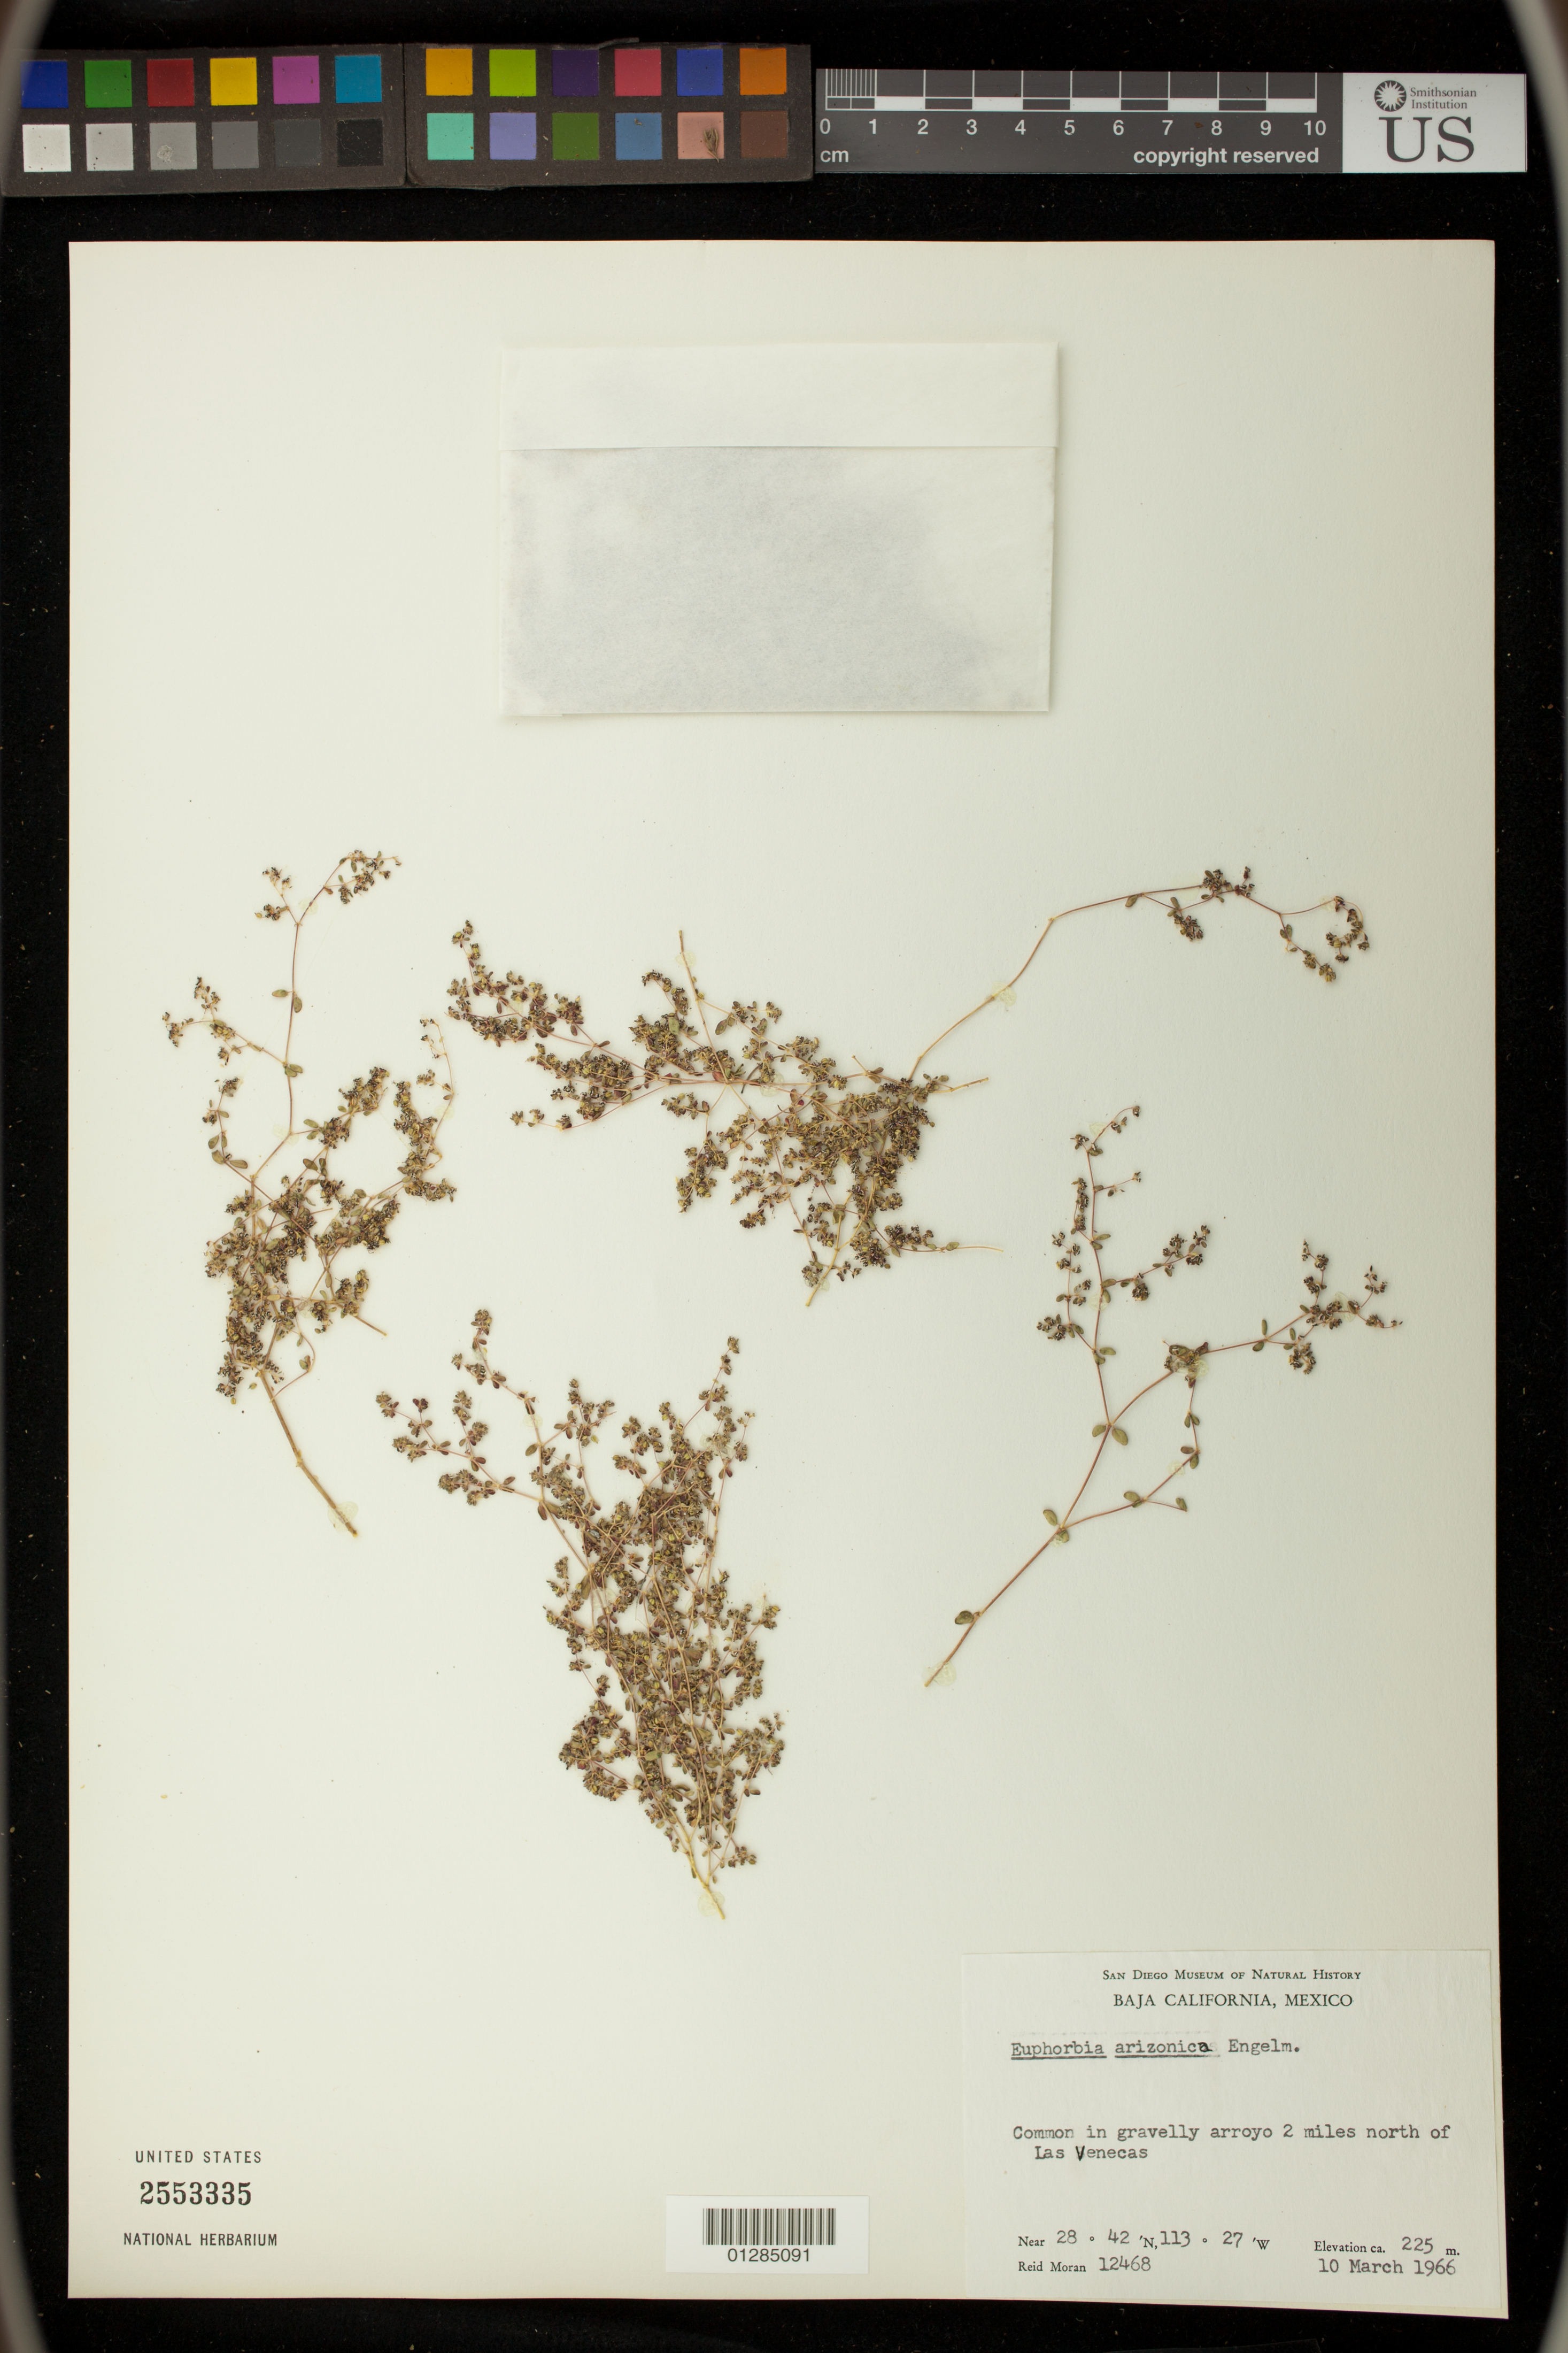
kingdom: Plantae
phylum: Tracheophyta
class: Magnoliopsida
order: Malpighiales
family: Euphorbiaceae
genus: Euphorbia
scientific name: Euphorbia arizonica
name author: Engelm.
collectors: R. V. Moran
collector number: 12468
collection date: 1966-03-10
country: Mexico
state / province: Baja California Norte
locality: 2 miles north of Las Venecas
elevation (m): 225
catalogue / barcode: US 2553335